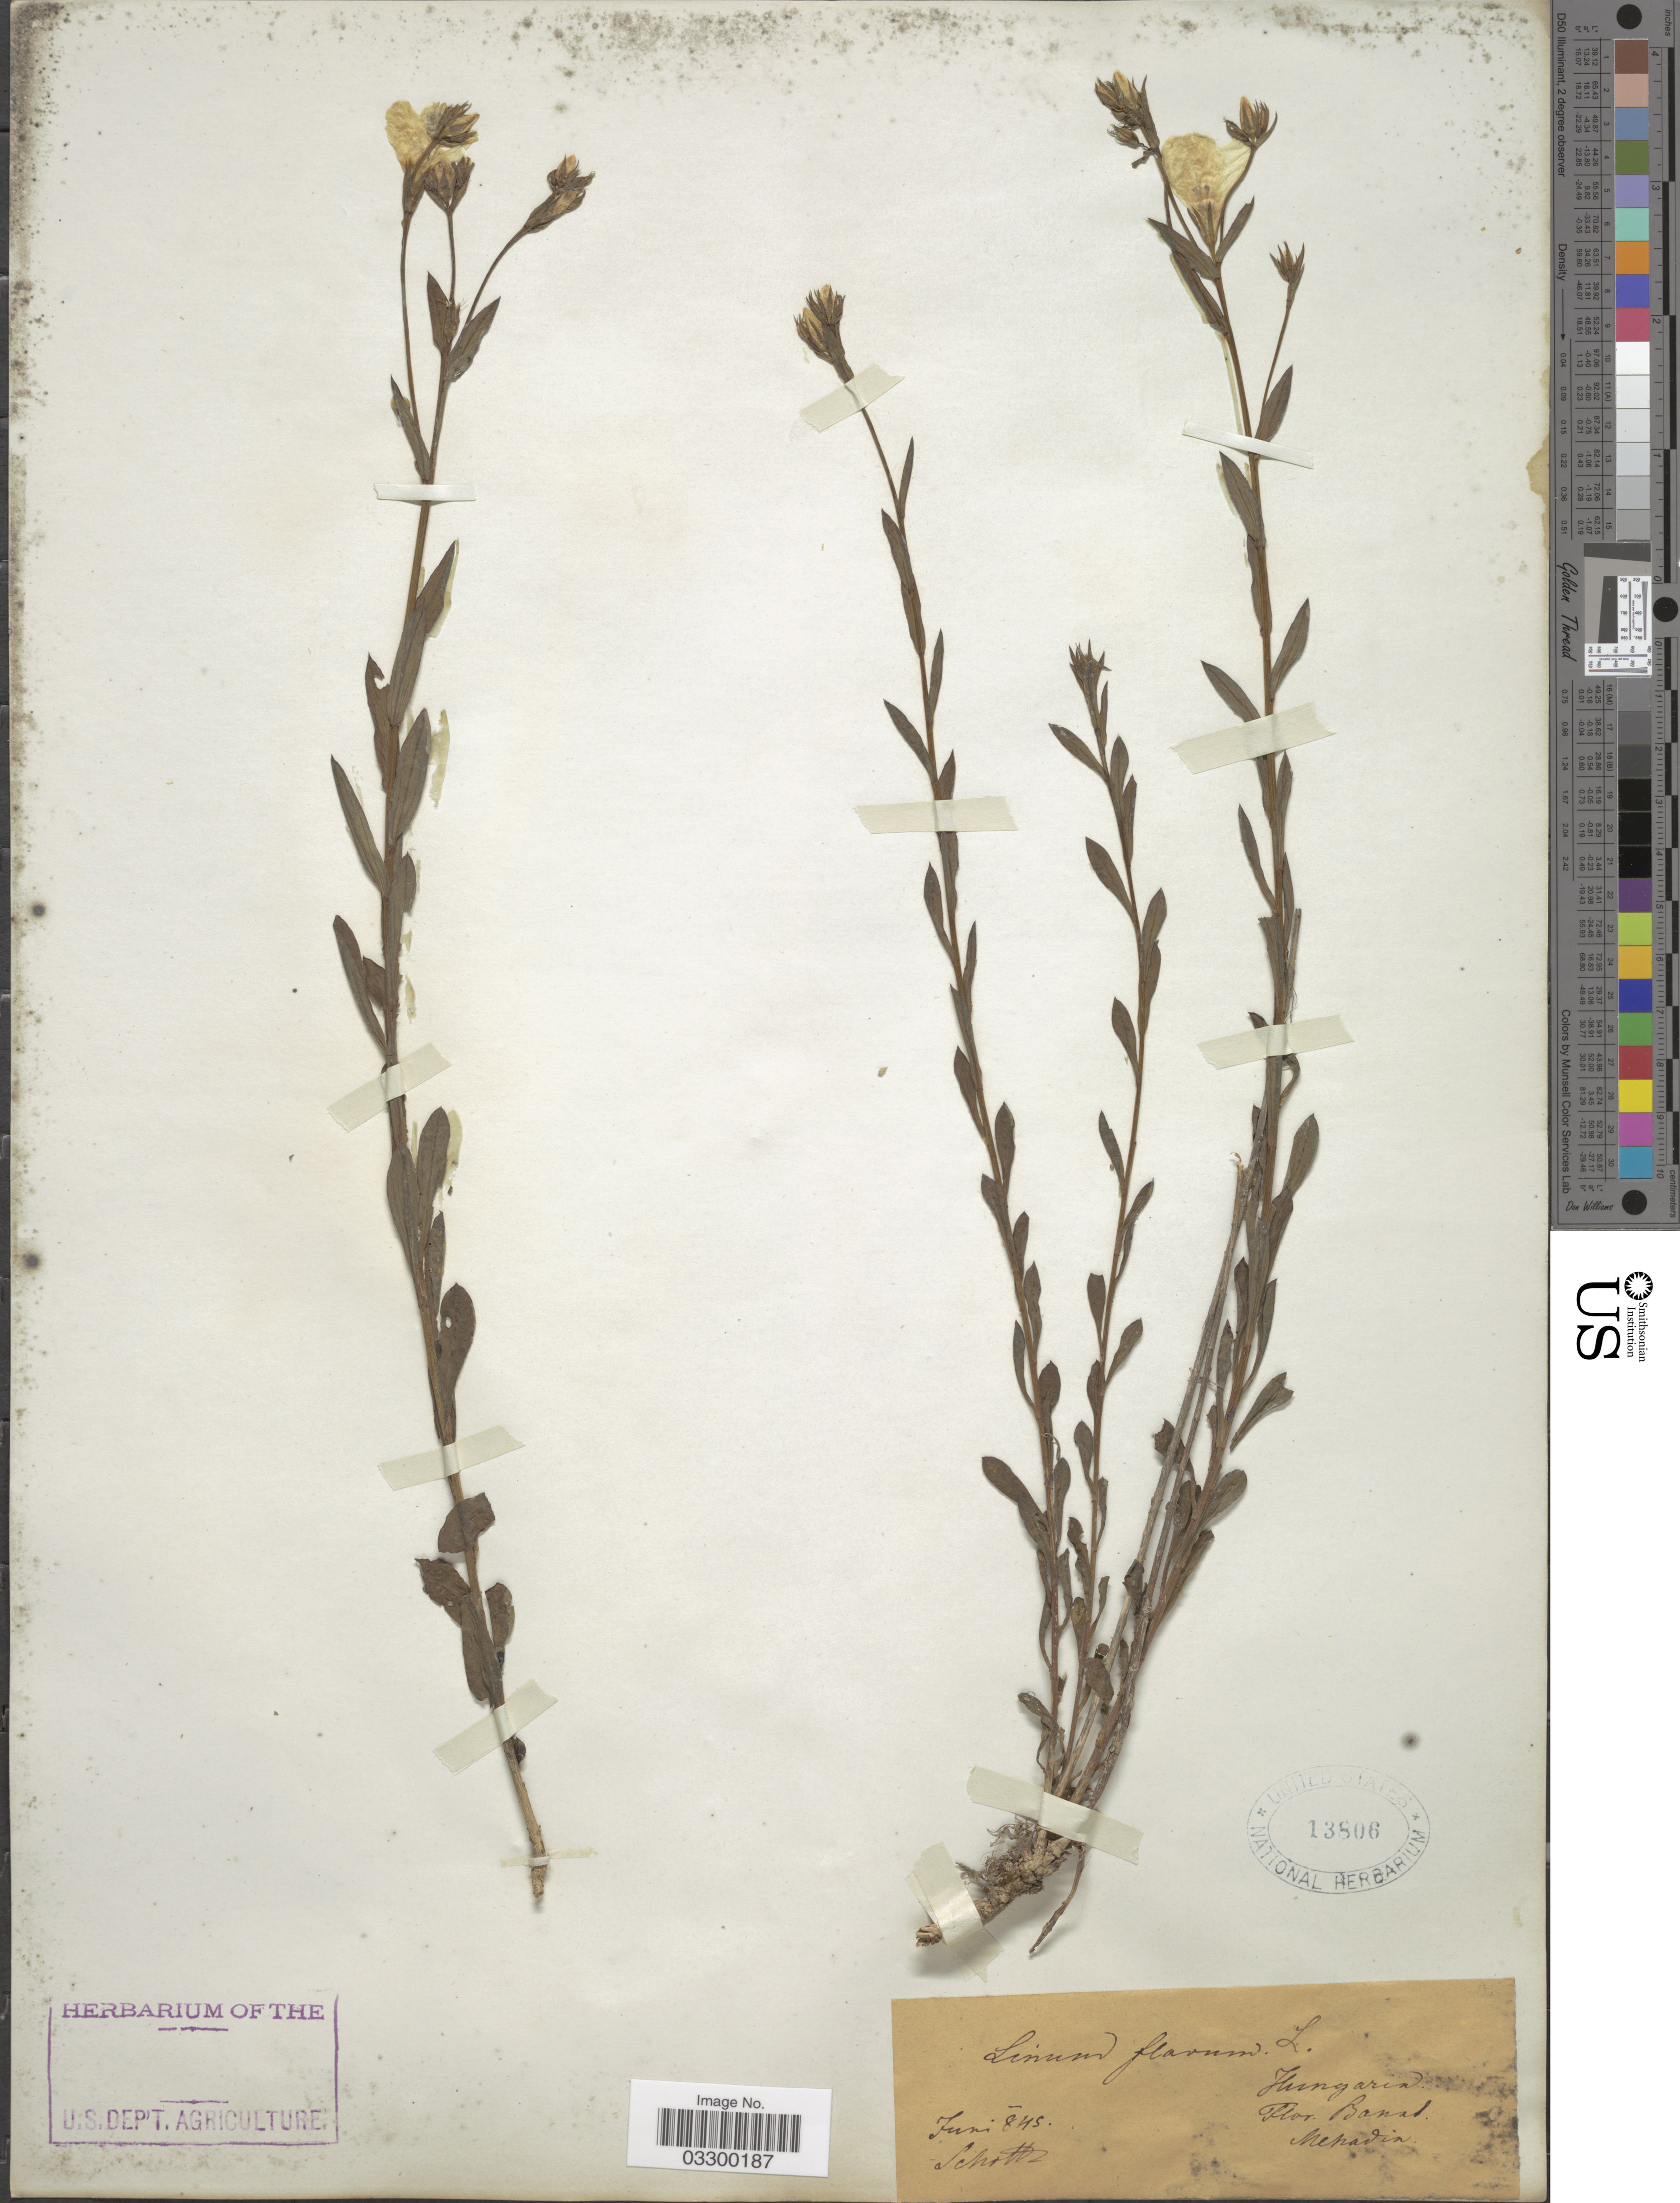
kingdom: Plantae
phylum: Tracheophyta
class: Magnoliopsida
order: Malpighiales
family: Linaceae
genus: Linum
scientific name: Linum flavum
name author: L.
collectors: -. Schottz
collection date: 1845-06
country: Hungary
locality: Banat. Mehadia.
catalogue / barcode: US 13806